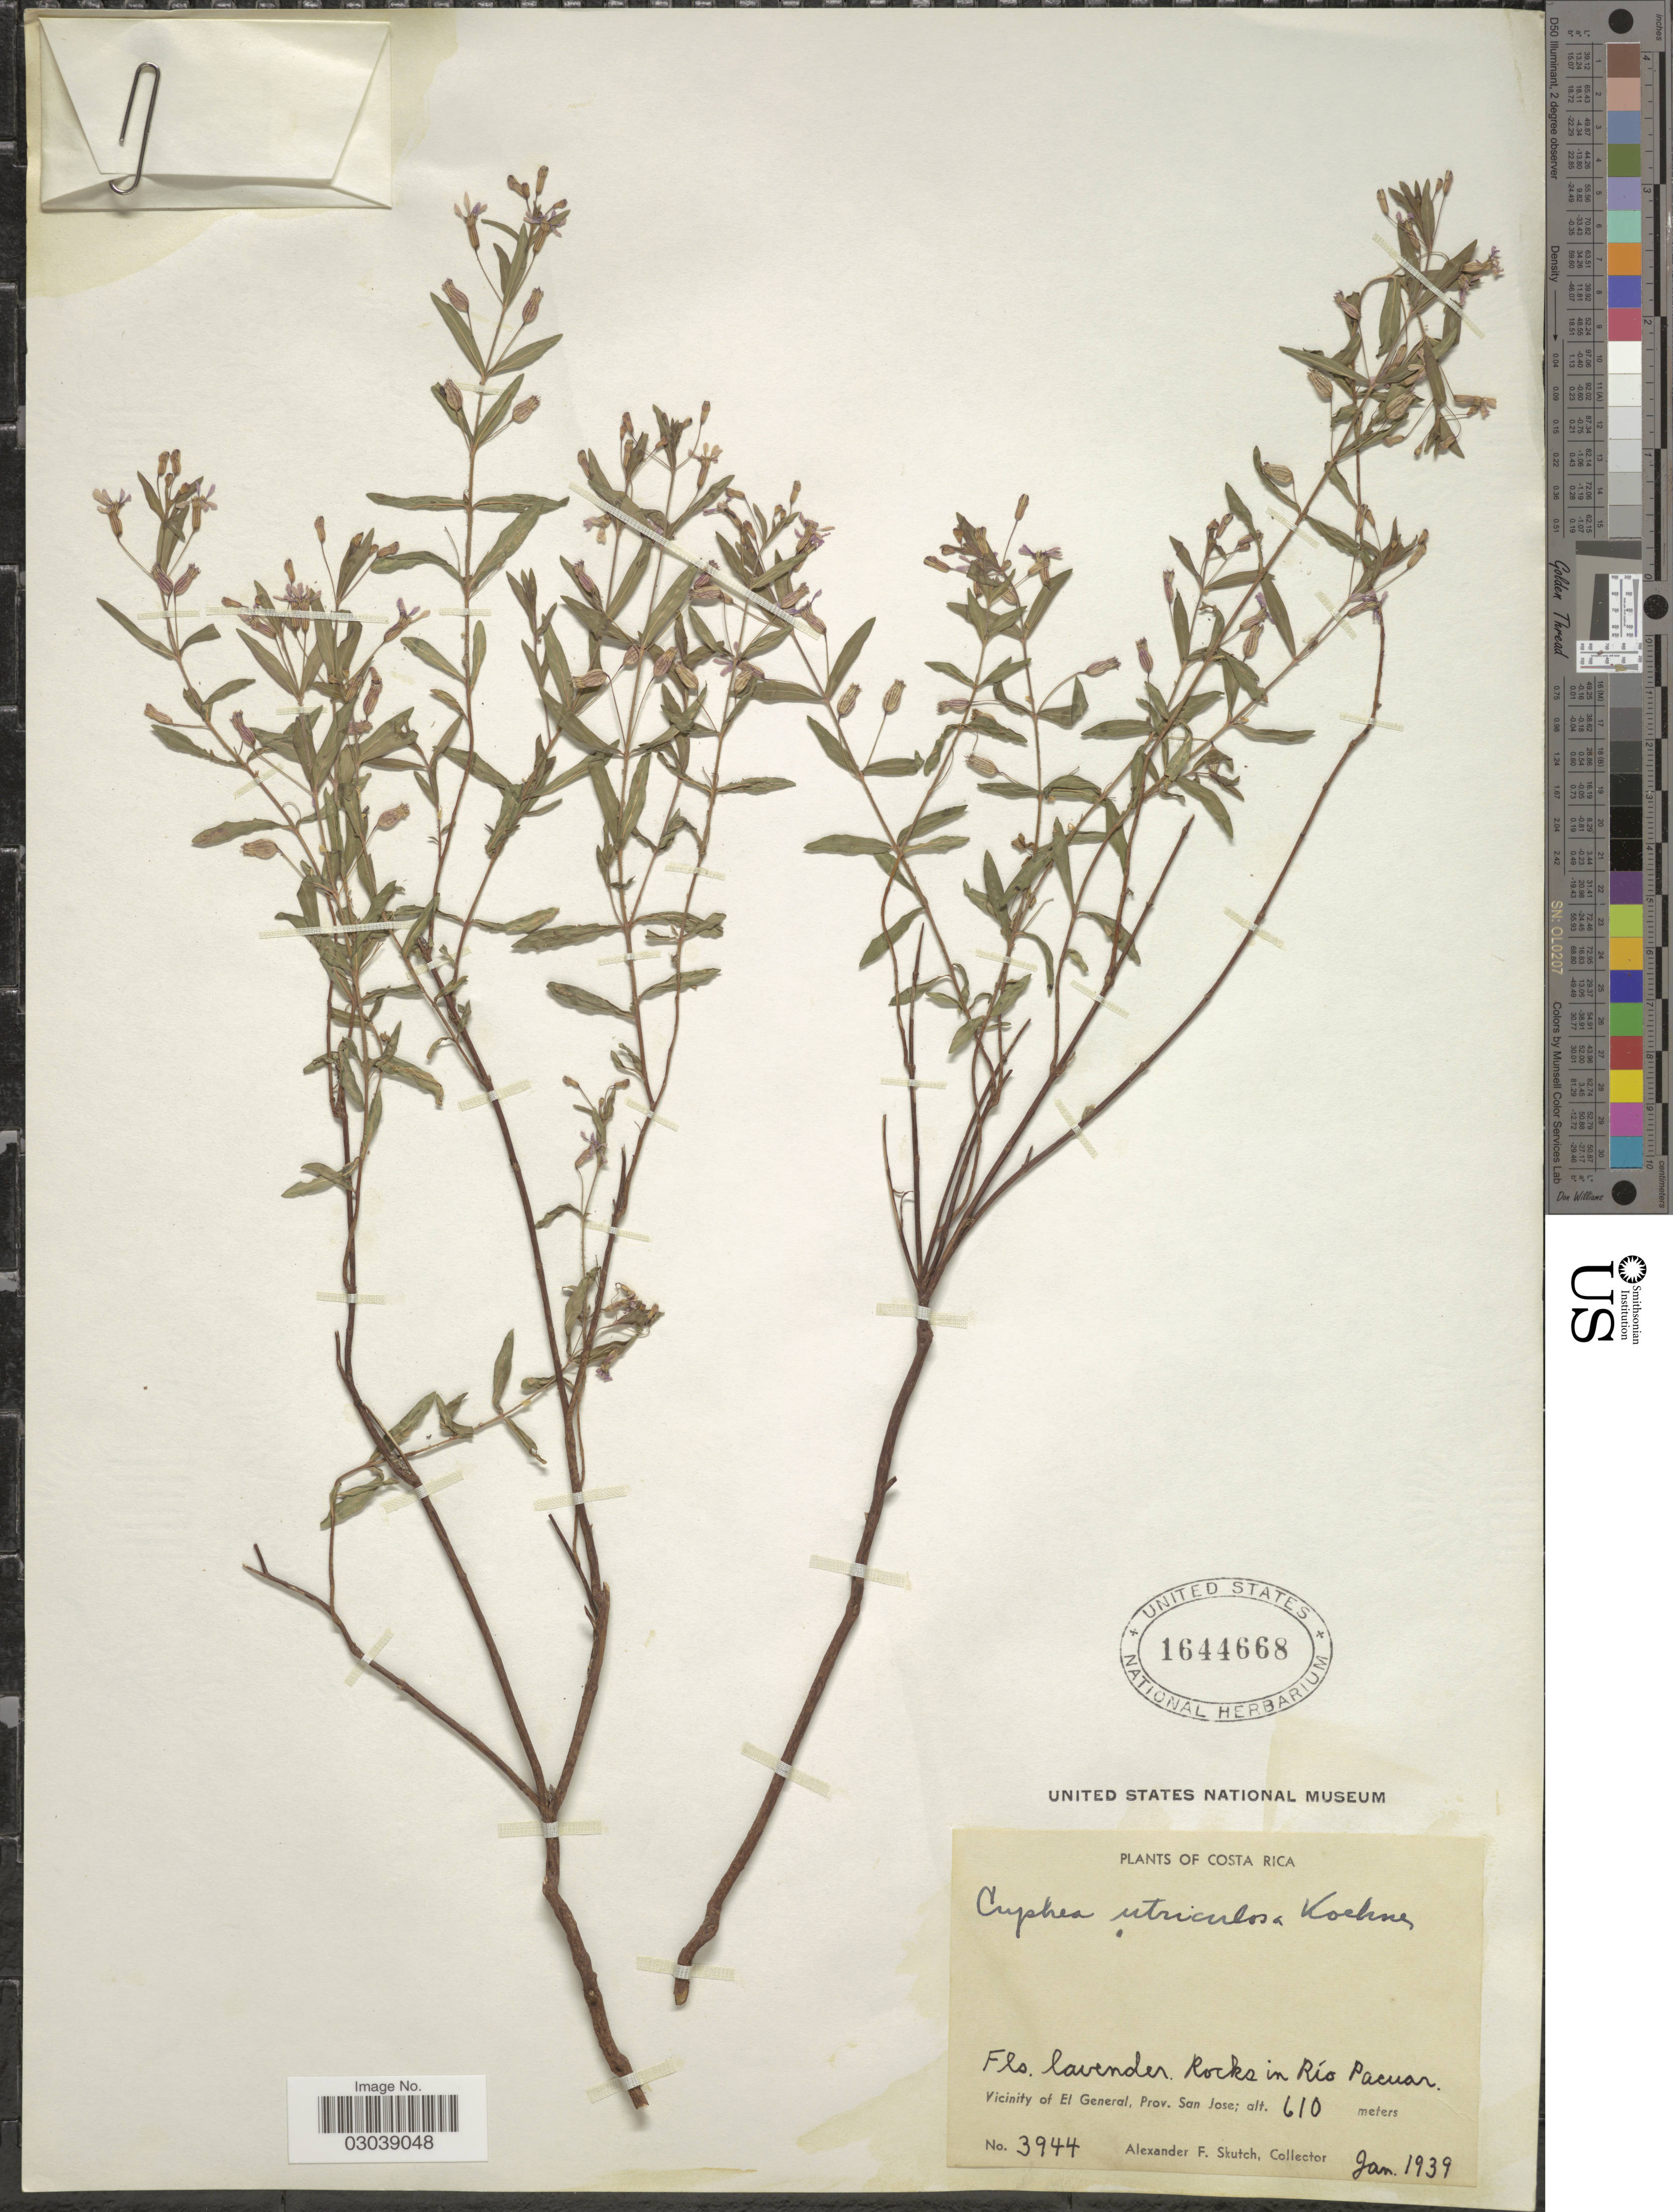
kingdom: Plantae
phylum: Tracheophyta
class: Magnoliopsida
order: Myrtales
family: Lythraceae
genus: Cuphea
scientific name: Cuphea utriculosa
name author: Koehne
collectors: A. F. Skutch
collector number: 3944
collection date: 1939-01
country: Costa Rica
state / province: San José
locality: Vicinity of El General, Prov. San José, Rocks in Río Pacuar.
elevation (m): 610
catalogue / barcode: US 1644668